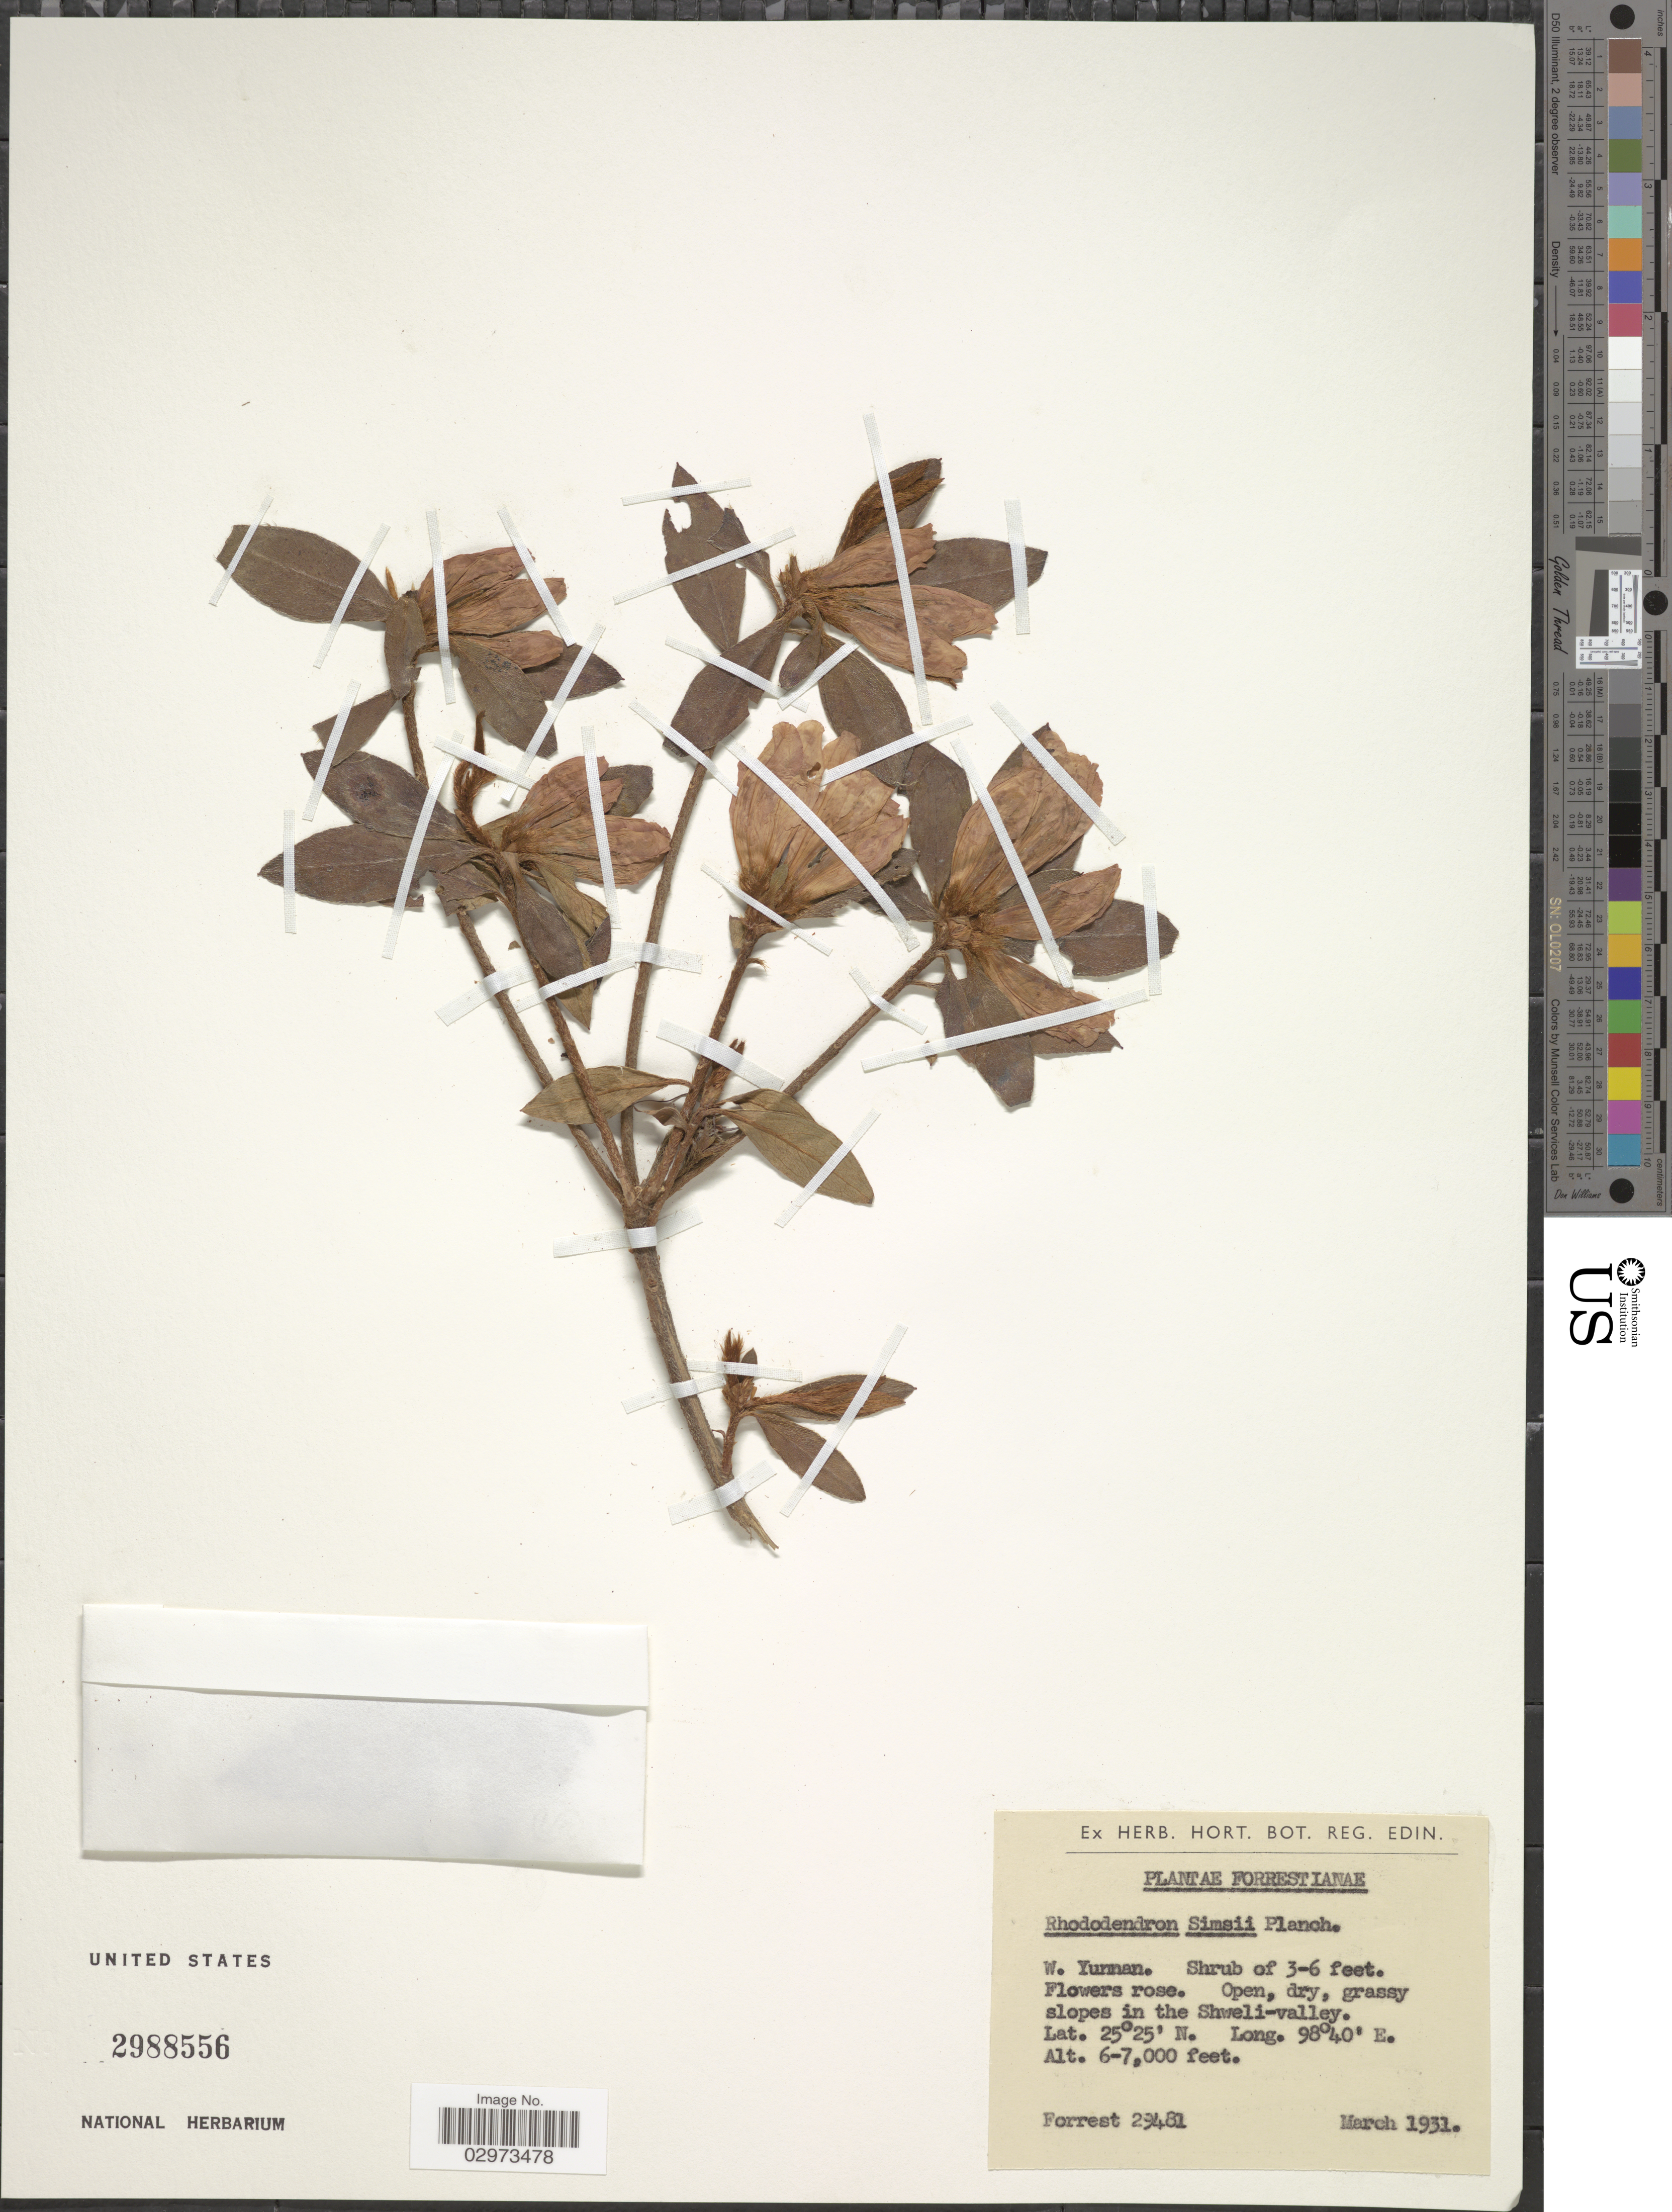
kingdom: Plantae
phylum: Tracheophyta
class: Magnoliopsida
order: Ericales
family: Ericaceae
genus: Rhododendron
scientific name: Rhododendron simsii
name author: Planch.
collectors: -. Forrest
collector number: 29481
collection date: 1931-03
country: China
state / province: Yunnan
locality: W. Yunnan. Open, dry, grassy slopes in the Shweli-valley.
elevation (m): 1829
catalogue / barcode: US 2988556